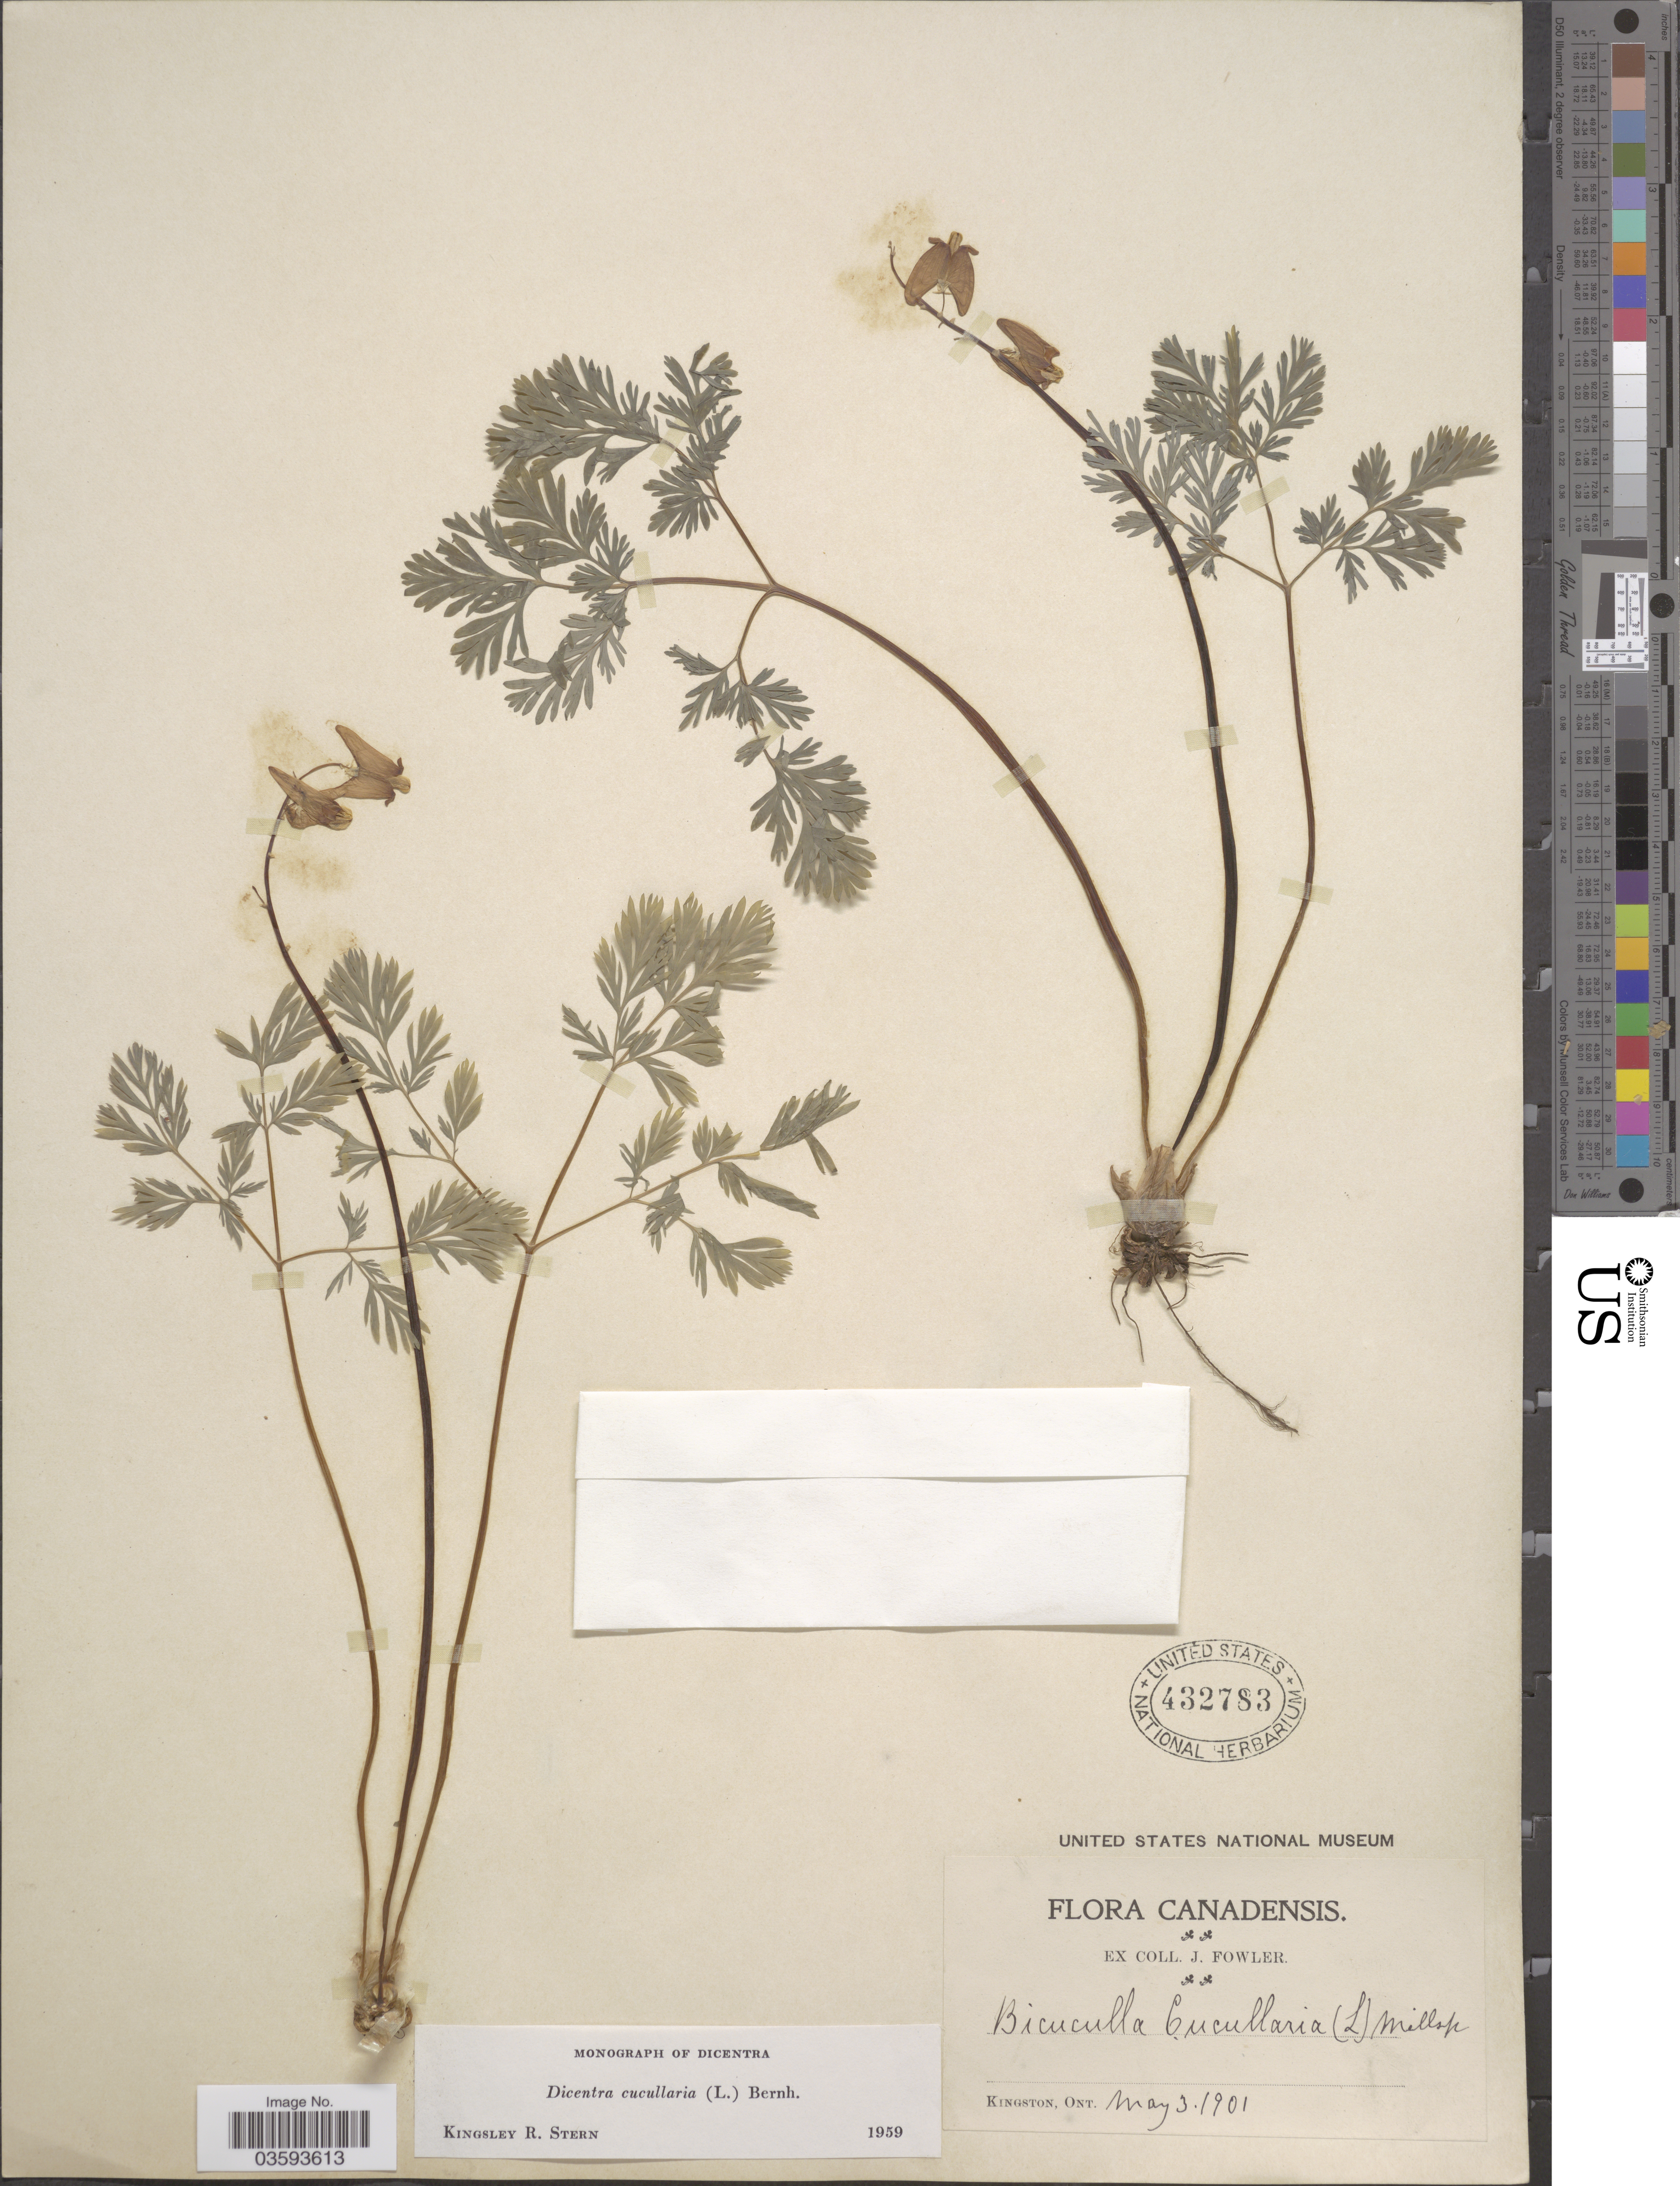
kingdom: Plantae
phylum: Tracheophyta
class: Magnoliopsida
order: Ranunculales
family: Papaveraceae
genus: Dicentra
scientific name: Dicentra cucullaria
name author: (L.) Bernh.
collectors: J. Fowler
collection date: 1901-05-03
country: Canada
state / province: Ontario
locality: Kingston.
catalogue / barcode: US 432783